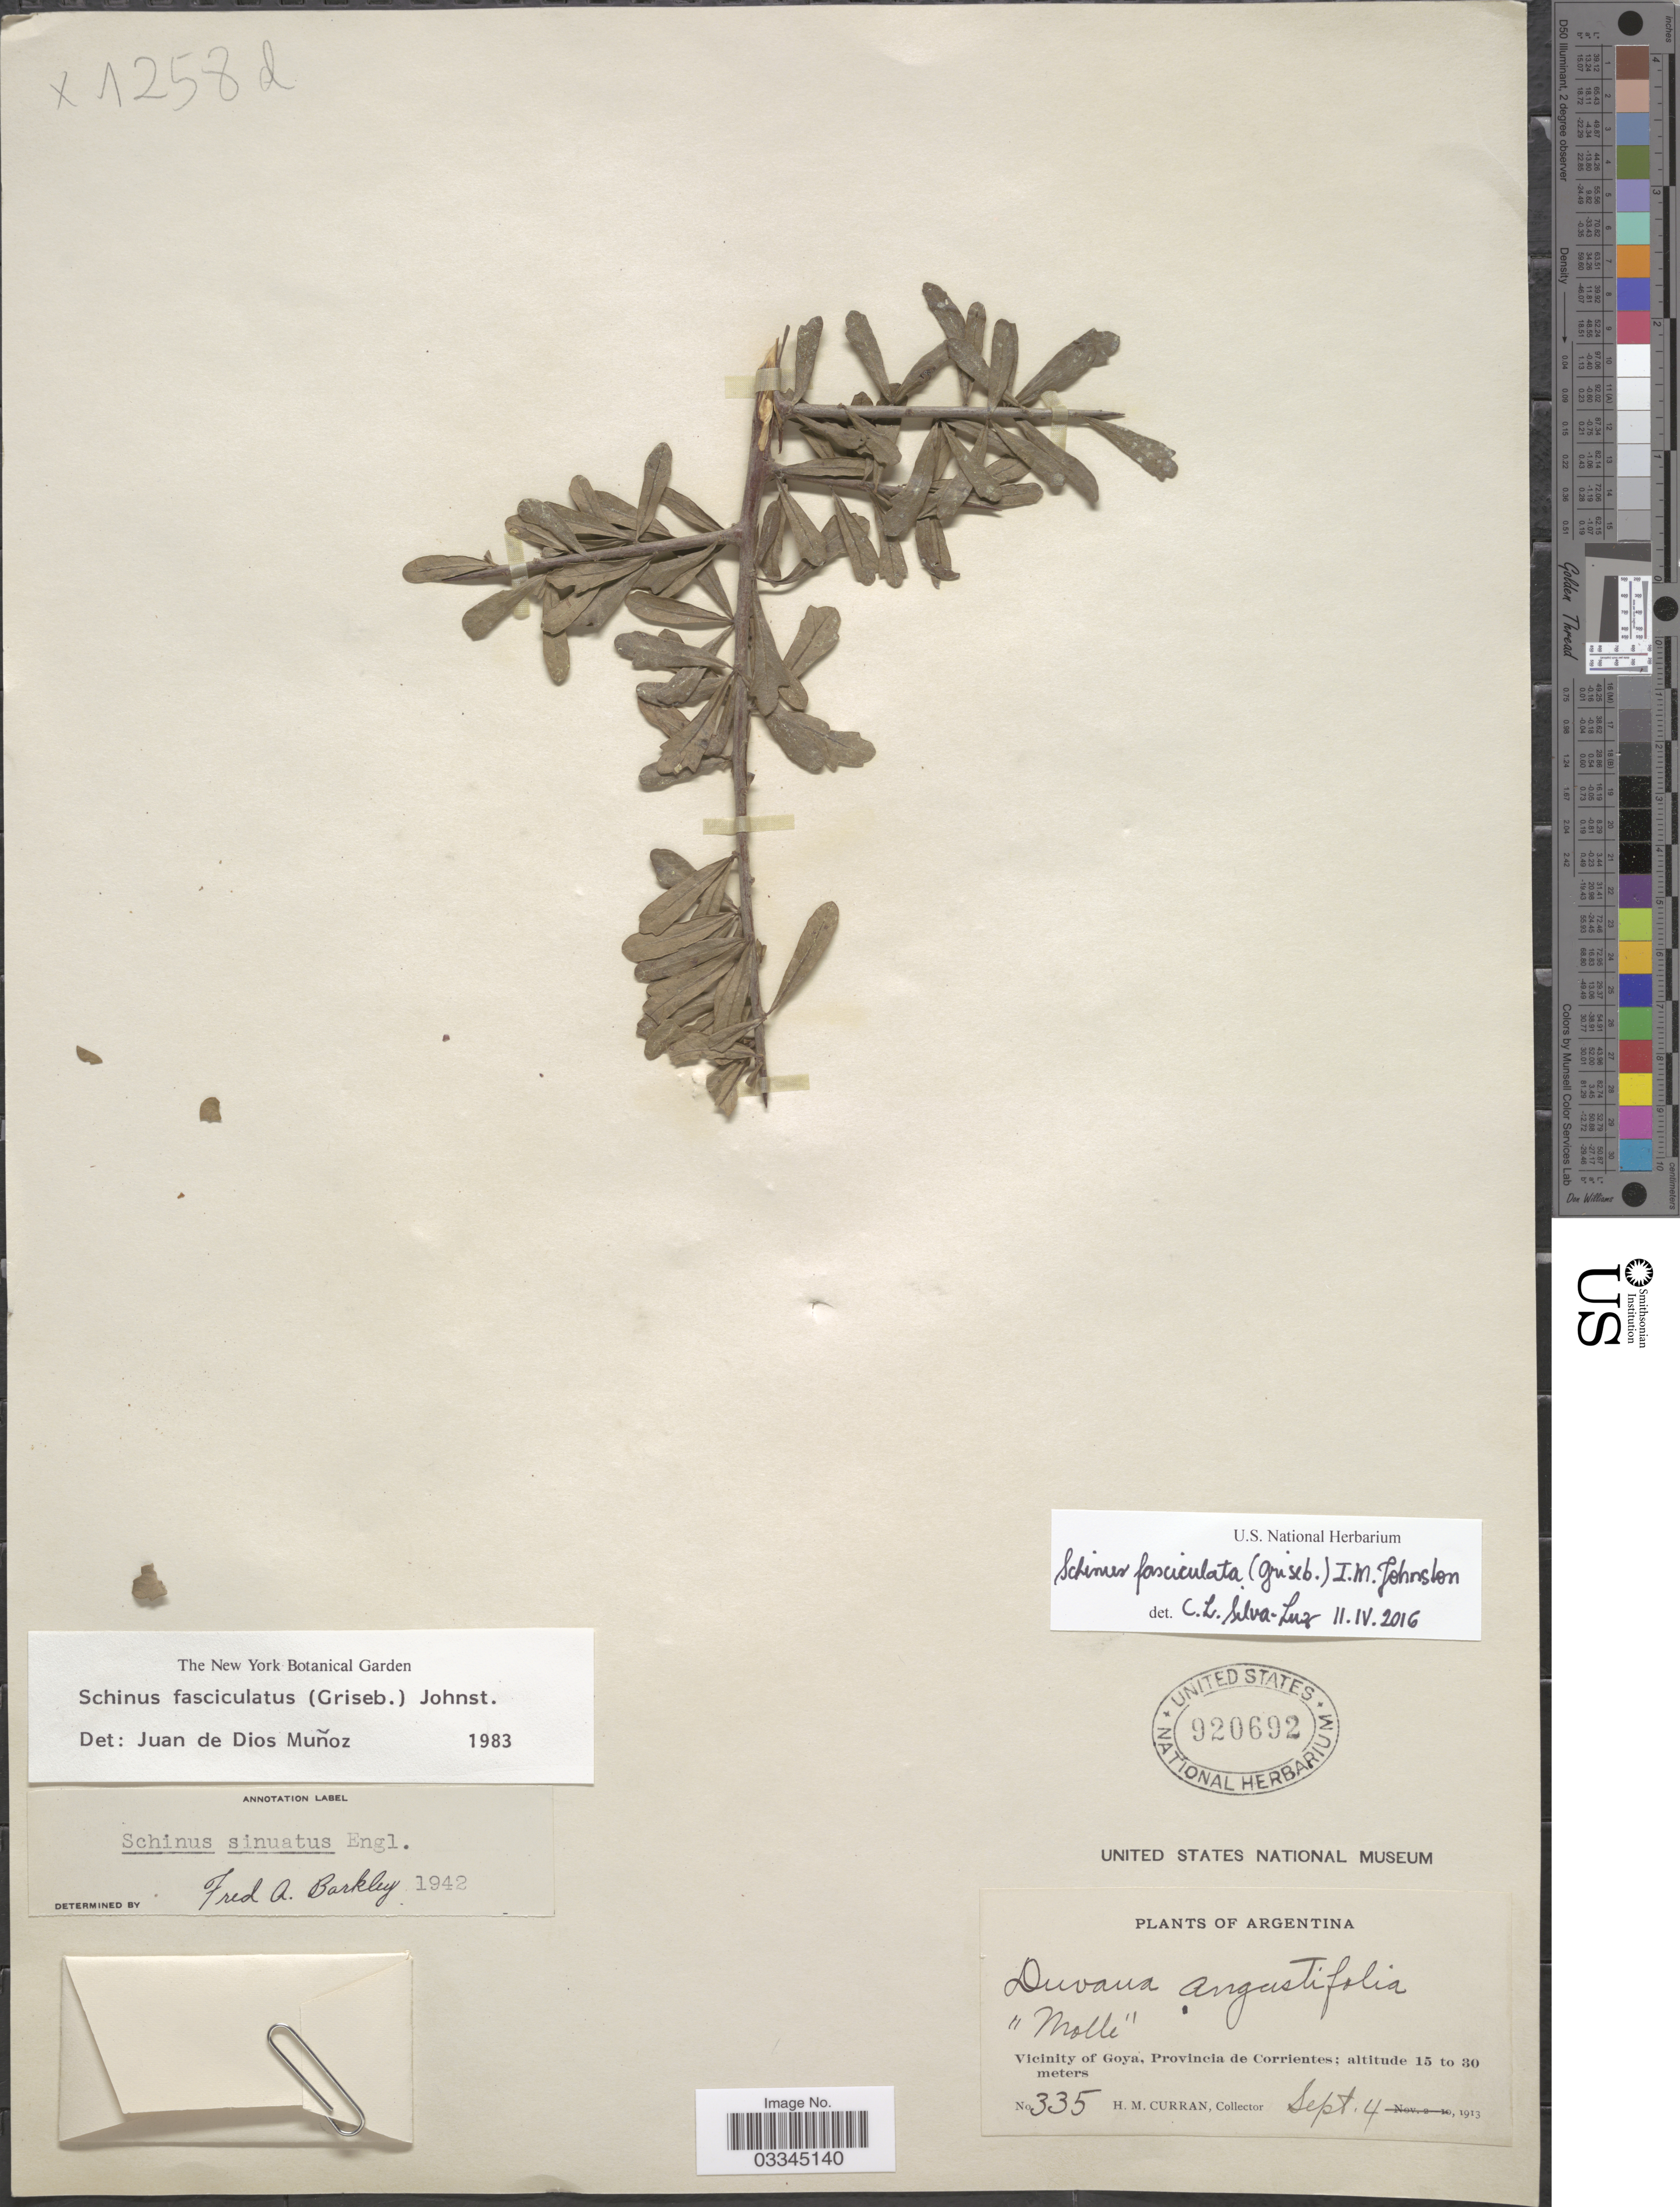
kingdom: Plantae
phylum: Tracheophyta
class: Magnoliopsida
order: Sapindales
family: Anacardiaceae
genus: Schinus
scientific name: Schinus fasciculata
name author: (Griseb.) I.M. Johnst.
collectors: H. M. Curran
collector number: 335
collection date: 1913-09-04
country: Argentina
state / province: Corrientes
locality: Vicinity of Goya.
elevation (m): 15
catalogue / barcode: US 920692